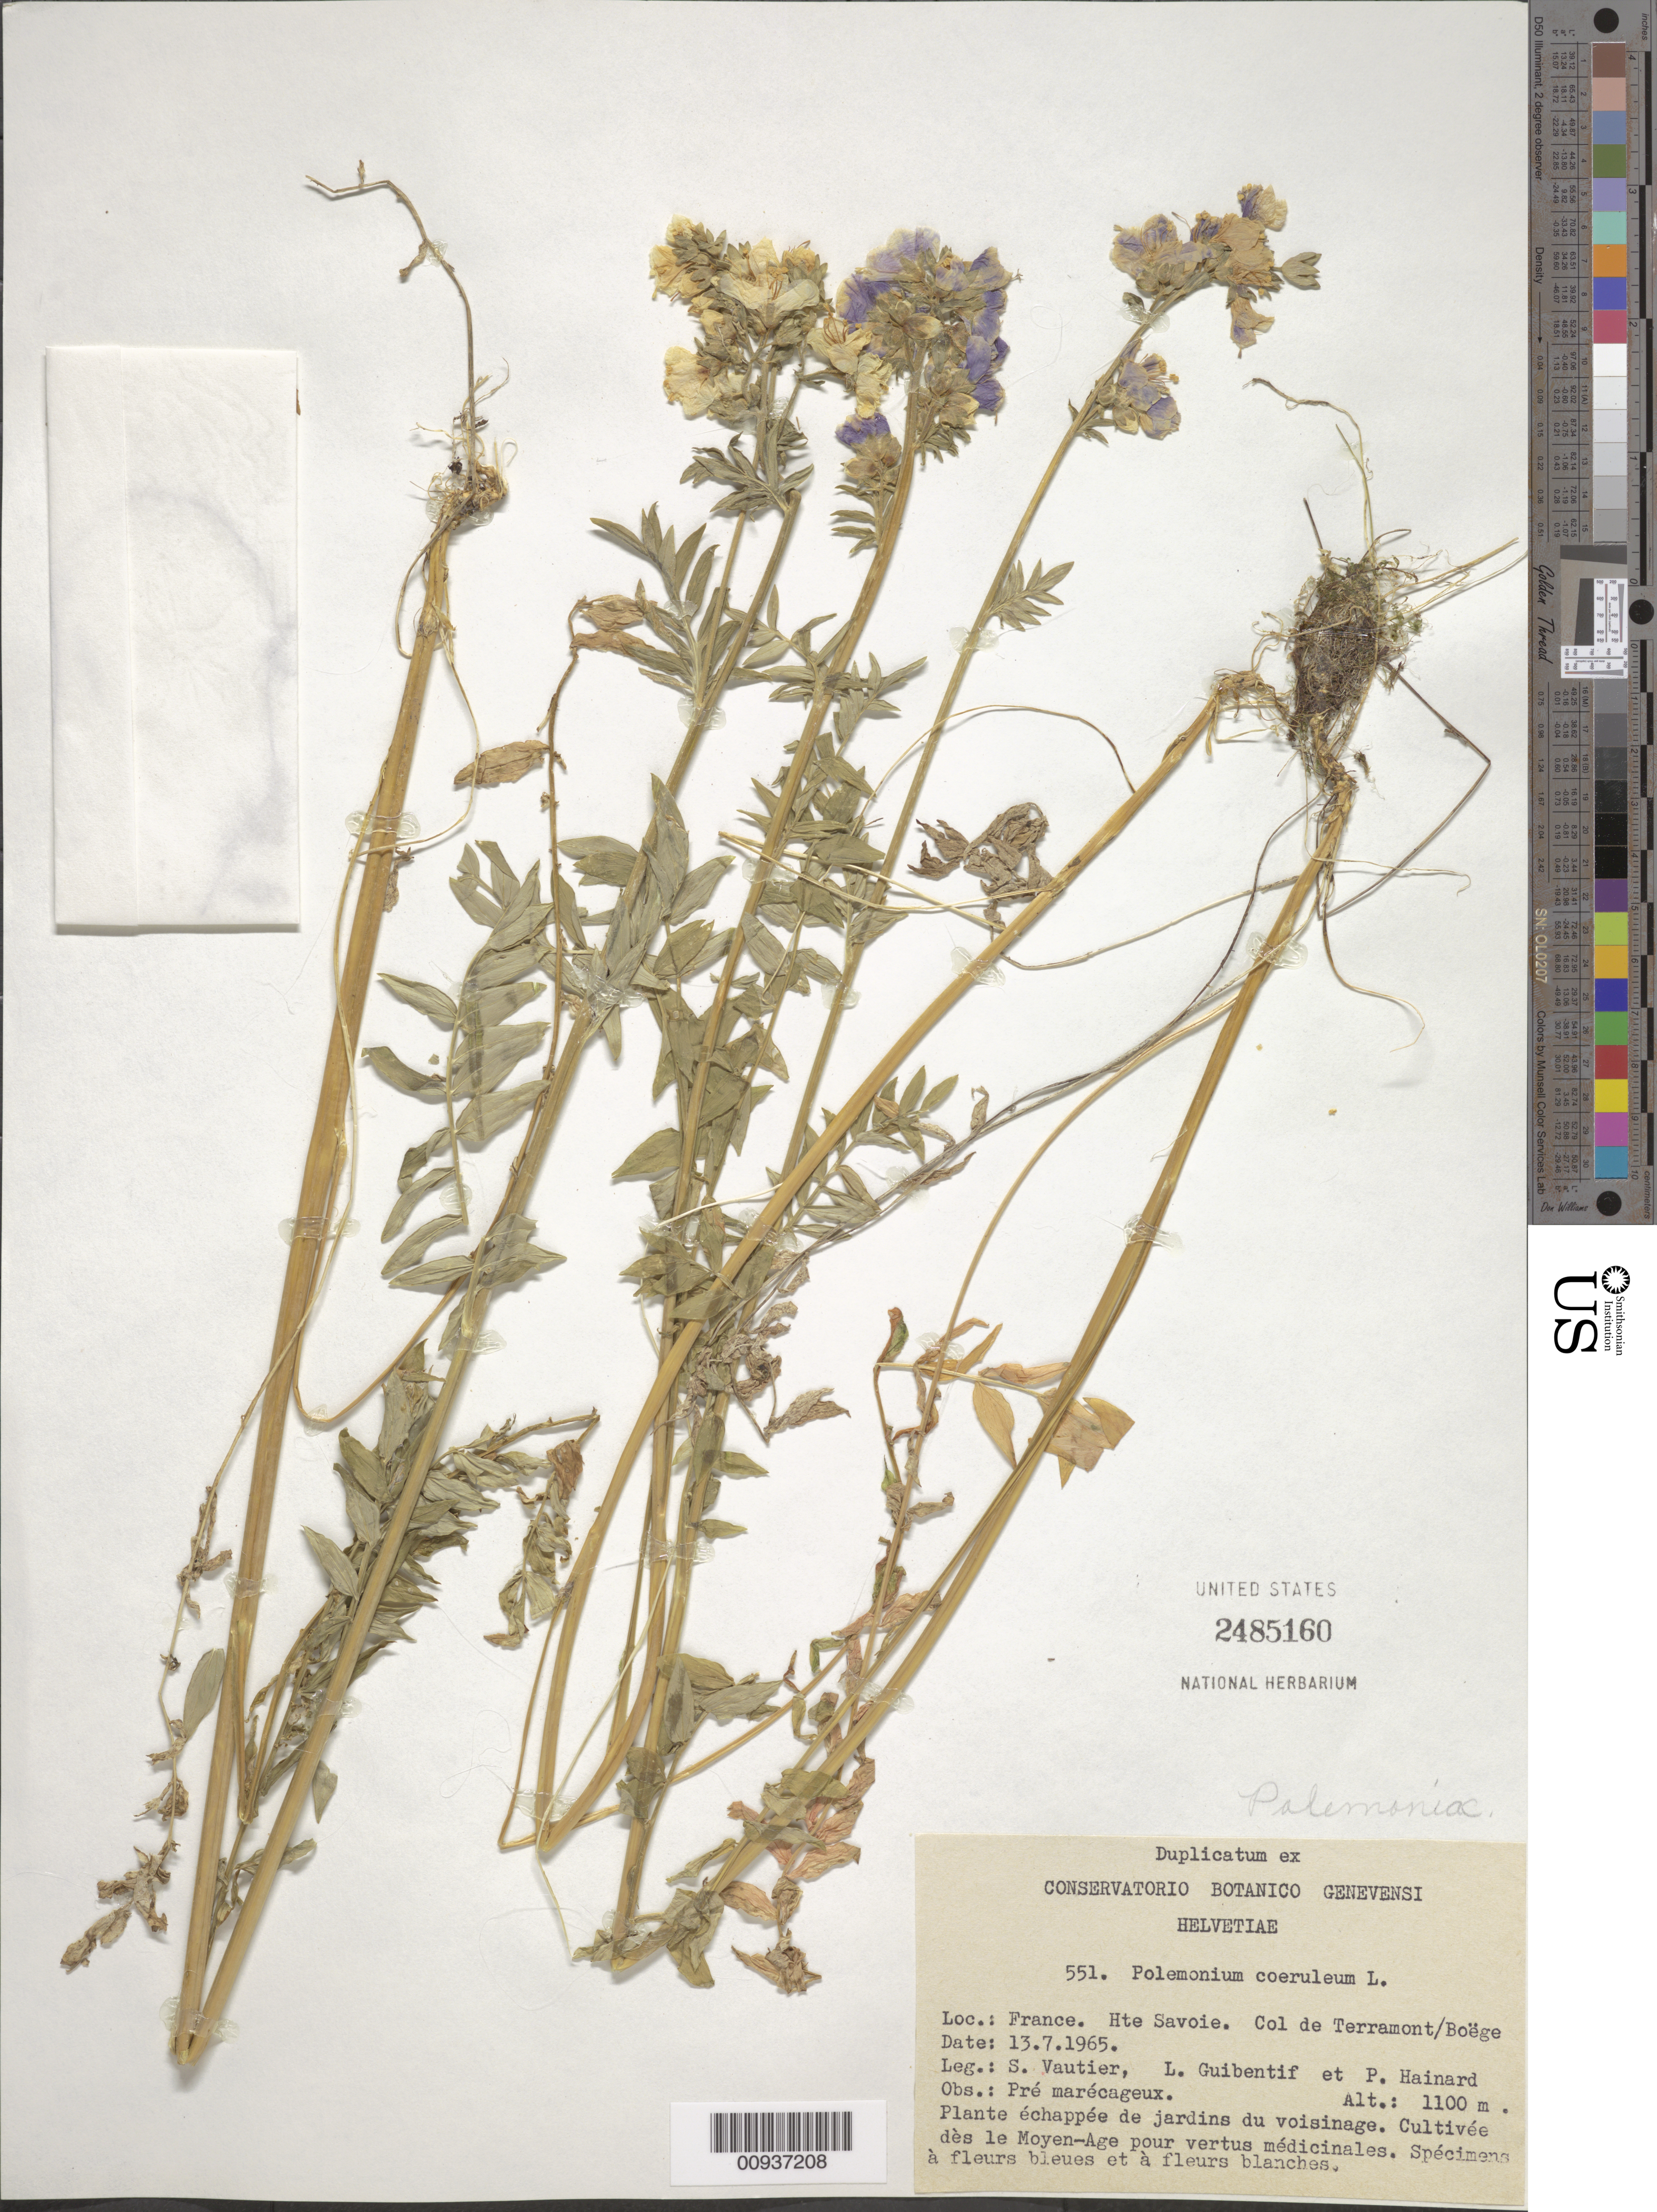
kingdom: Plantae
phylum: Tracheophyta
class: Magnoliopsida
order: Ericales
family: Polemoniaceae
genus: Polemonium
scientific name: Polemonium coeruleum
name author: L.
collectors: S. Vautier, Guibentif, L. & P. Hainard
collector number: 551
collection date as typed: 13 Jul 1965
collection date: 1965-07-13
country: France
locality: The savoie. Col de Terramont/Boëge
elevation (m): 1100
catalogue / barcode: US 2485160